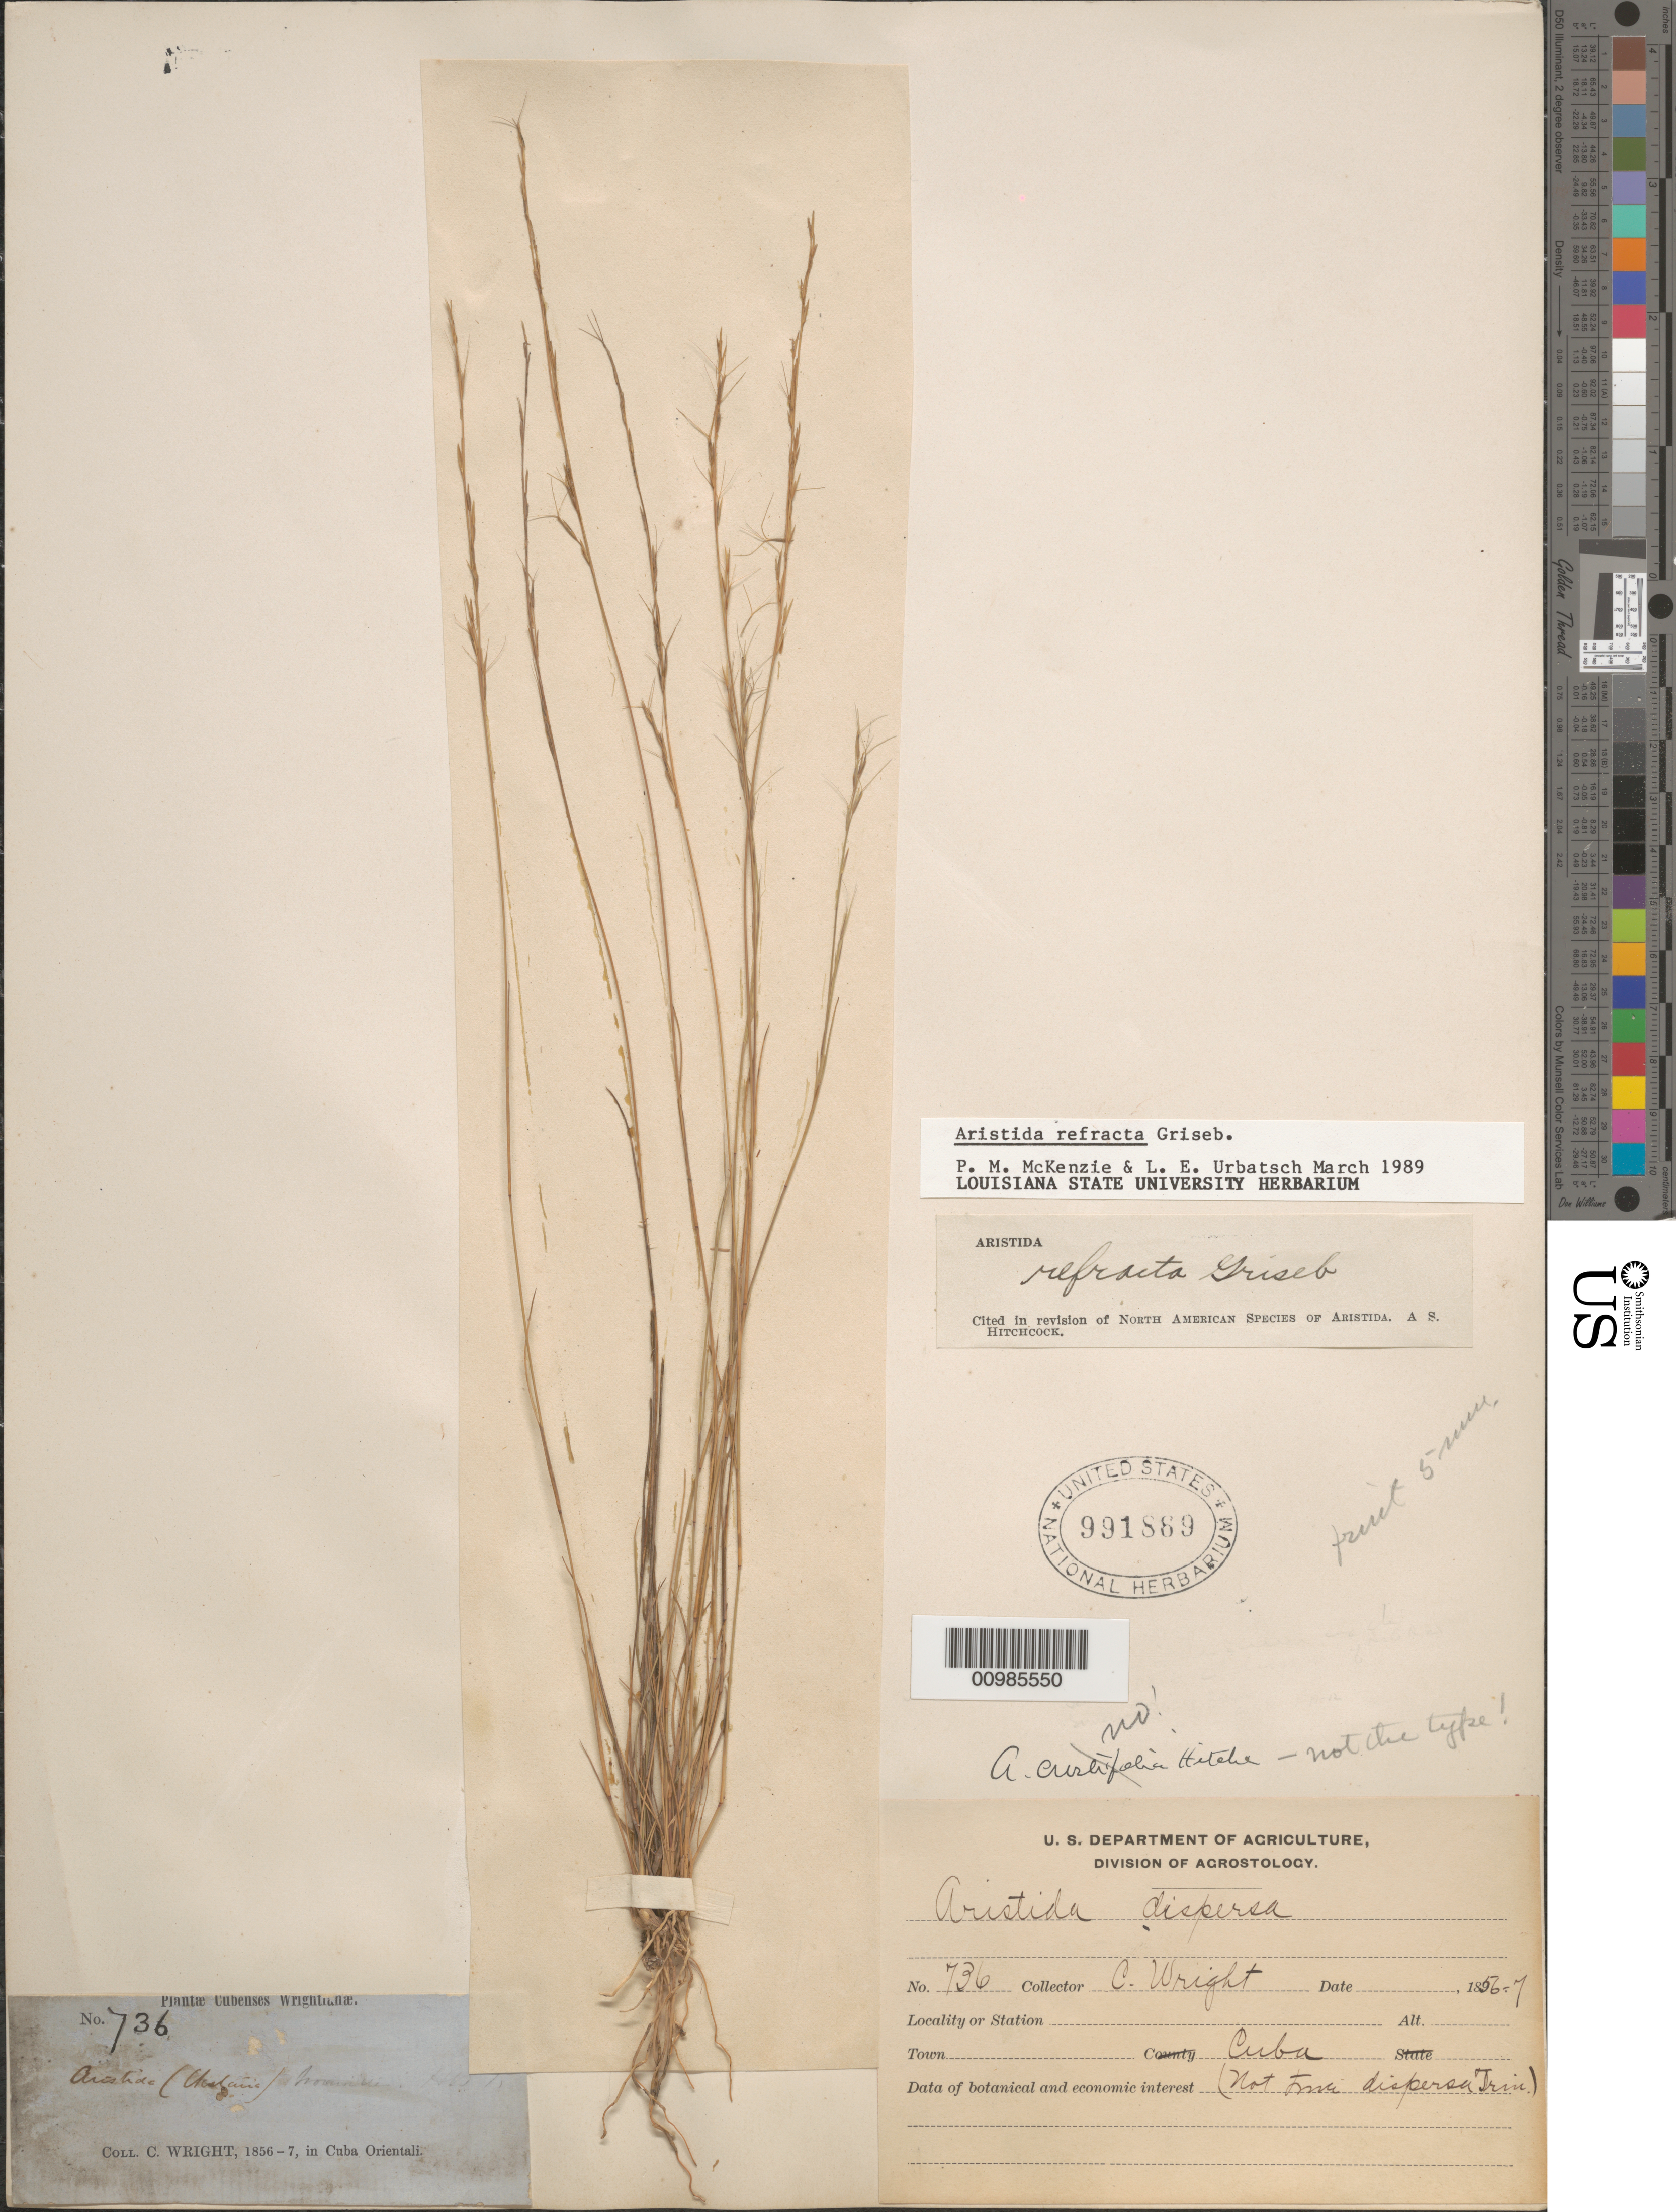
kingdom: Plantae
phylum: Tracheophyta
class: Liliopsida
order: Poales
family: Poaceae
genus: Aristida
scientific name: Aristida refracta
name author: Griseb.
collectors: C. Wright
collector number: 736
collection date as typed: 1856 to -- --- 1867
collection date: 1856/1857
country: Cuba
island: Cuba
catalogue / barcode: US 991889